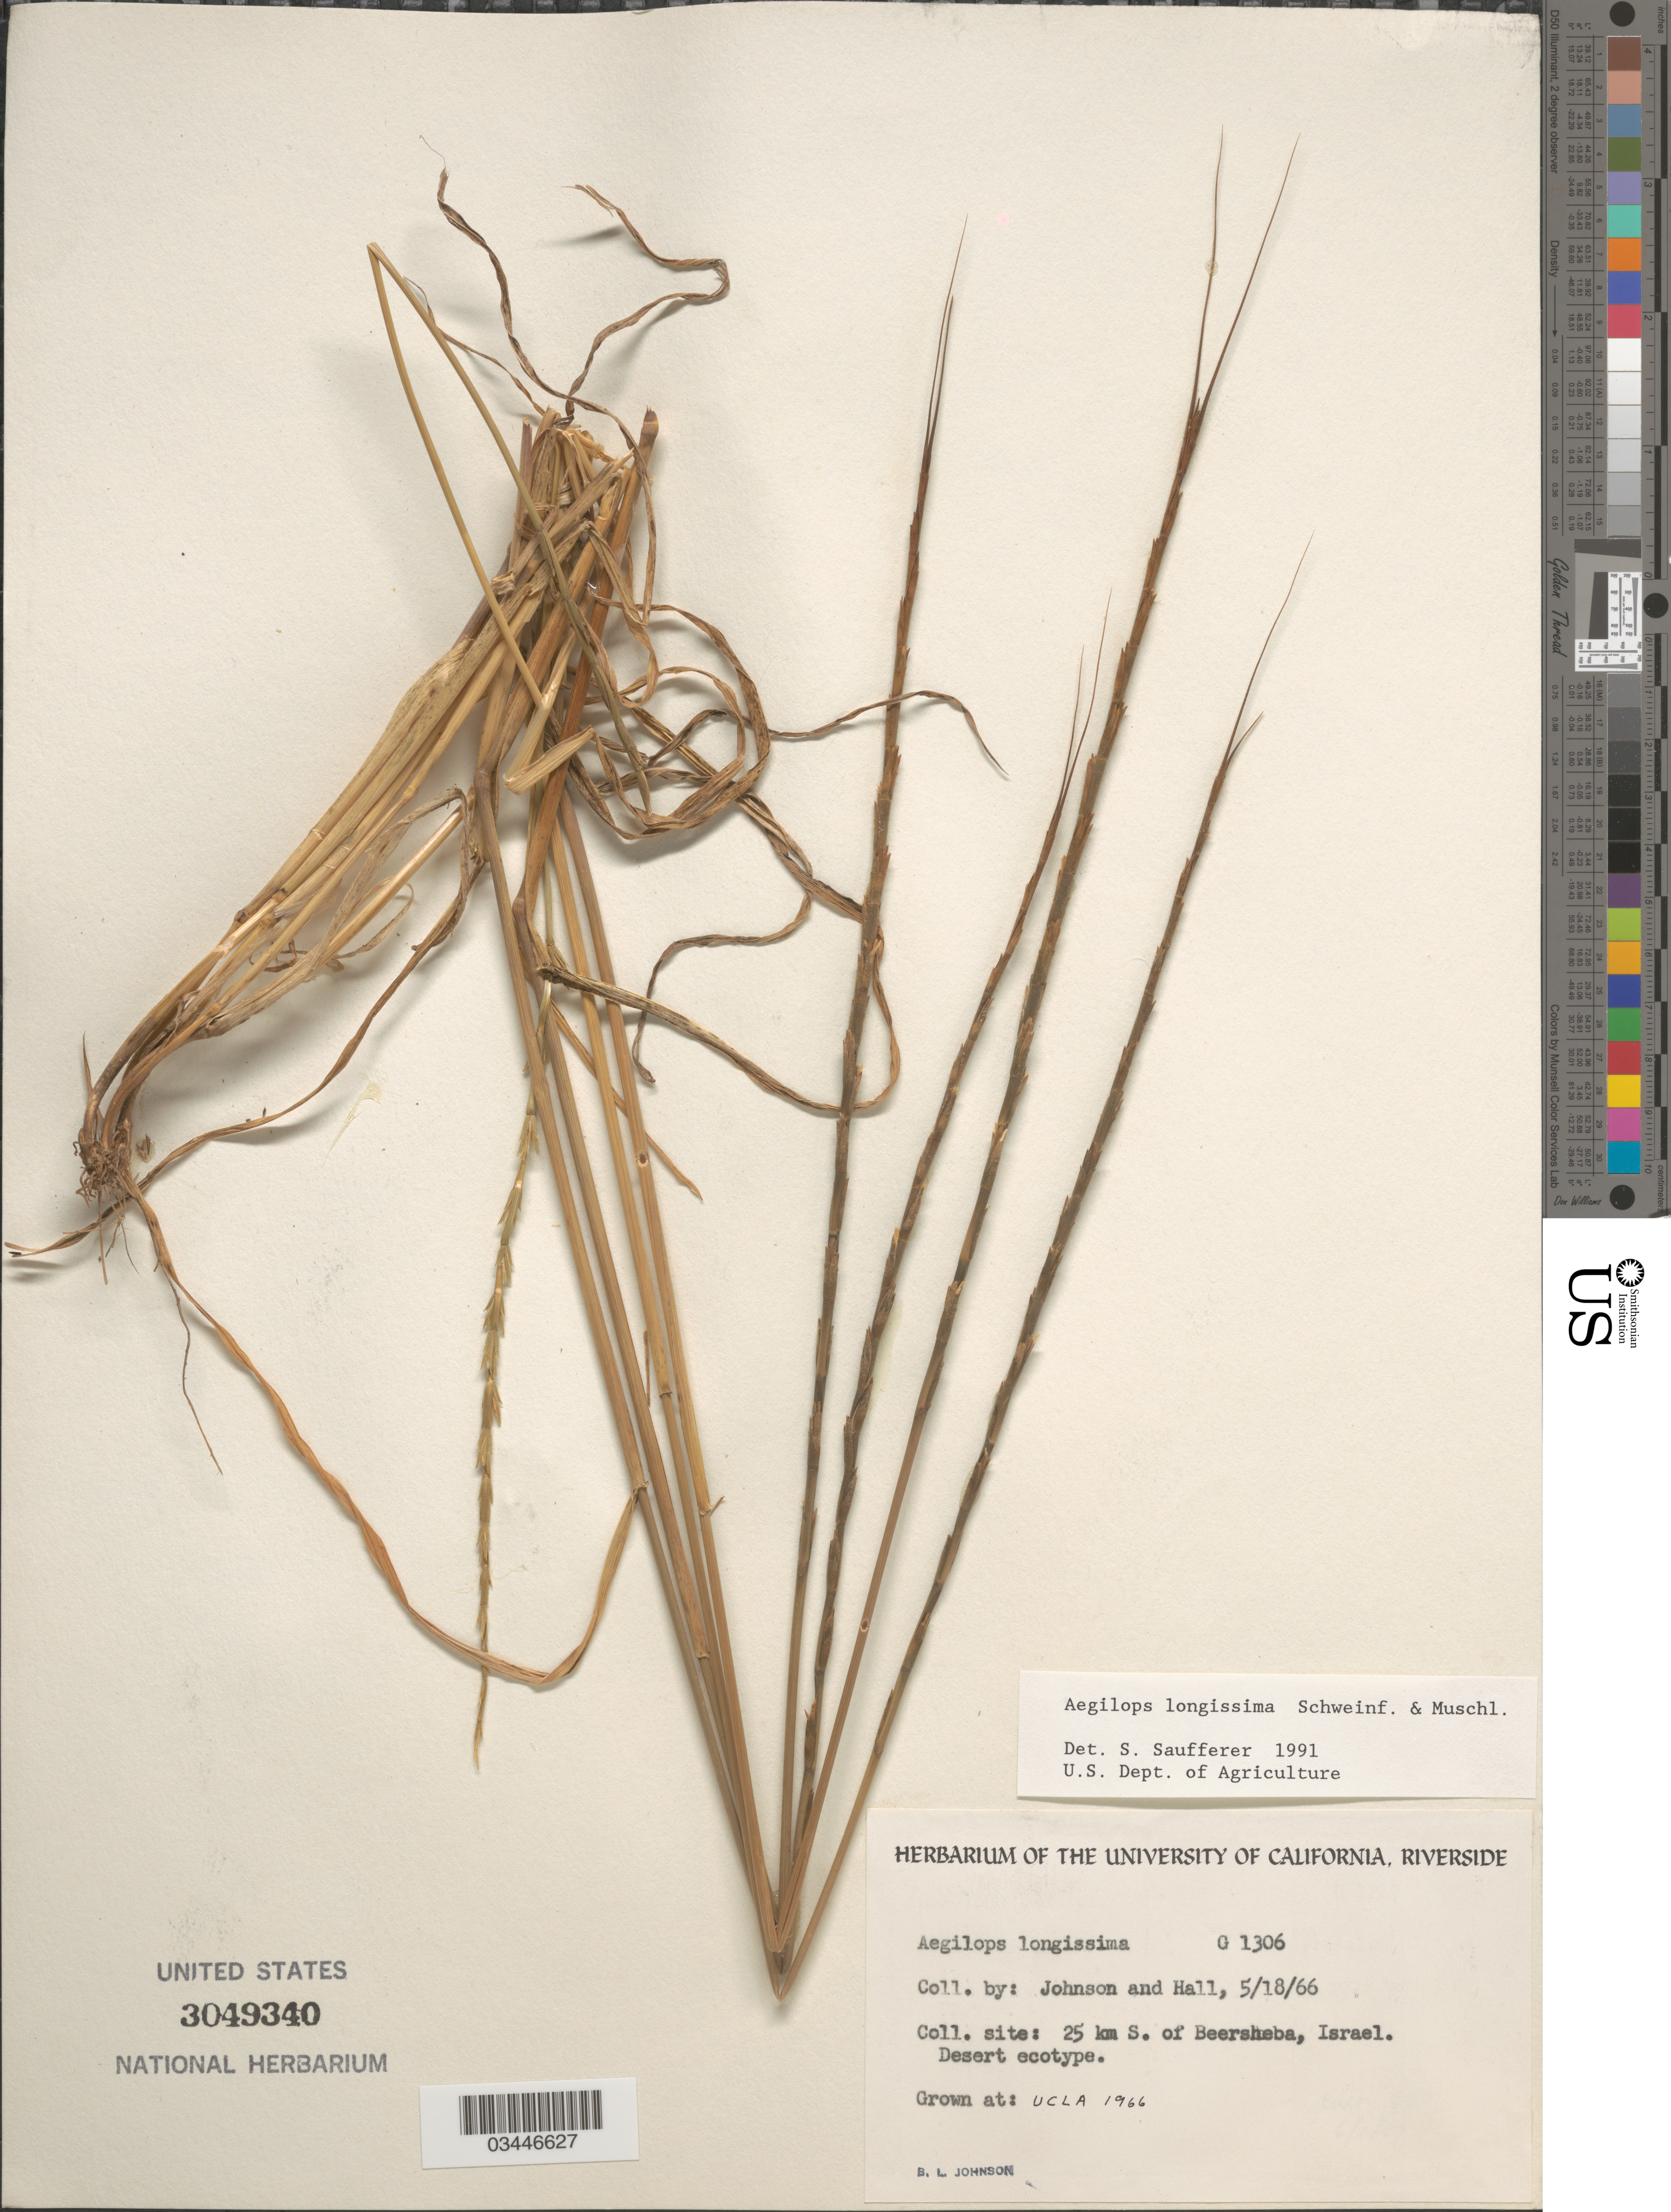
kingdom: Plantae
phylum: Tracheophyta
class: Liliopsida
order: Poales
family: Poaceae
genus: Aegilops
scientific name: Aegilops longissima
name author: Schweinf. & Muschl.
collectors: B. Johnson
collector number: G1306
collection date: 1966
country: United States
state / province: California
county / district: Los Angeles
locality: UCLA.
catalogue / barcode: US 3049340